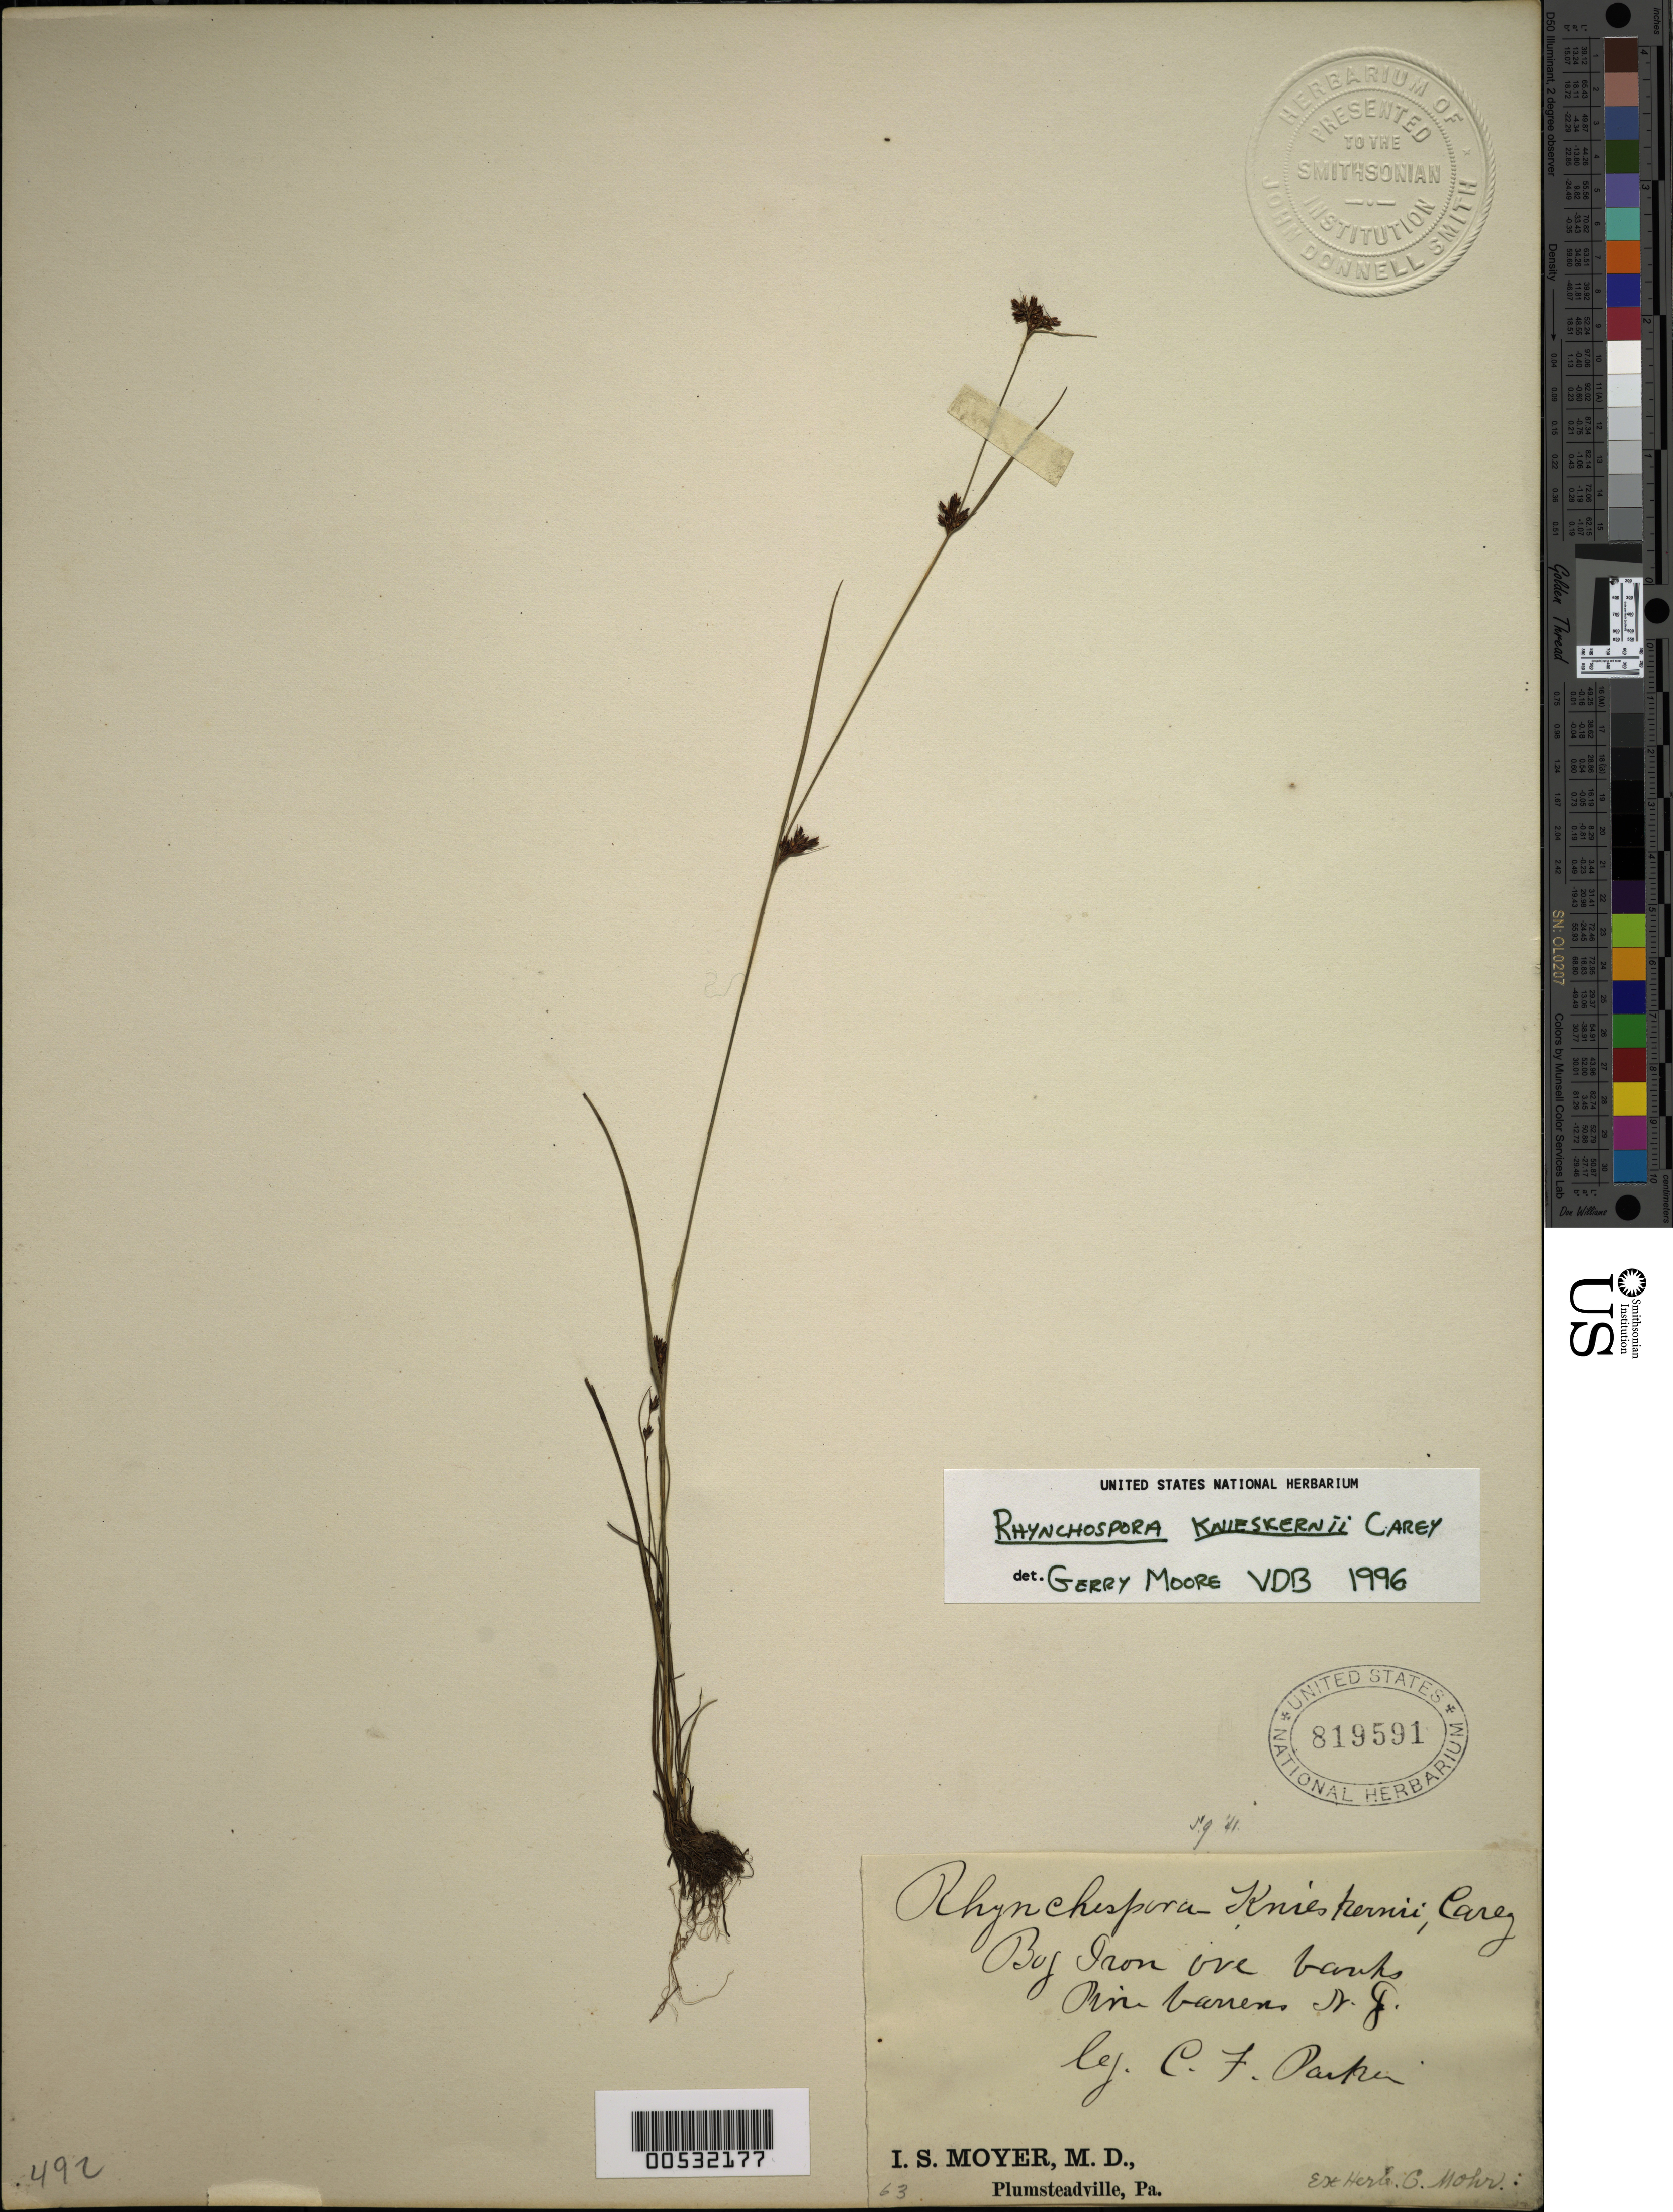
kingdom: Plantae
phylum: Tracheophyta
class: Liliopsida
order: Poales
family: Cyperaceae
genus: Rhynchospora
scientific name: Rhynchospora knieskernii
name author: J. Carey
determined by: Moore, G., (VDB), Vanderbilt University Herbarium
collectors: C. F. Parker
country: United States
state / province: New Jersey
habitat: Bog iron ore banks.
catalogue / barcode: US 819591